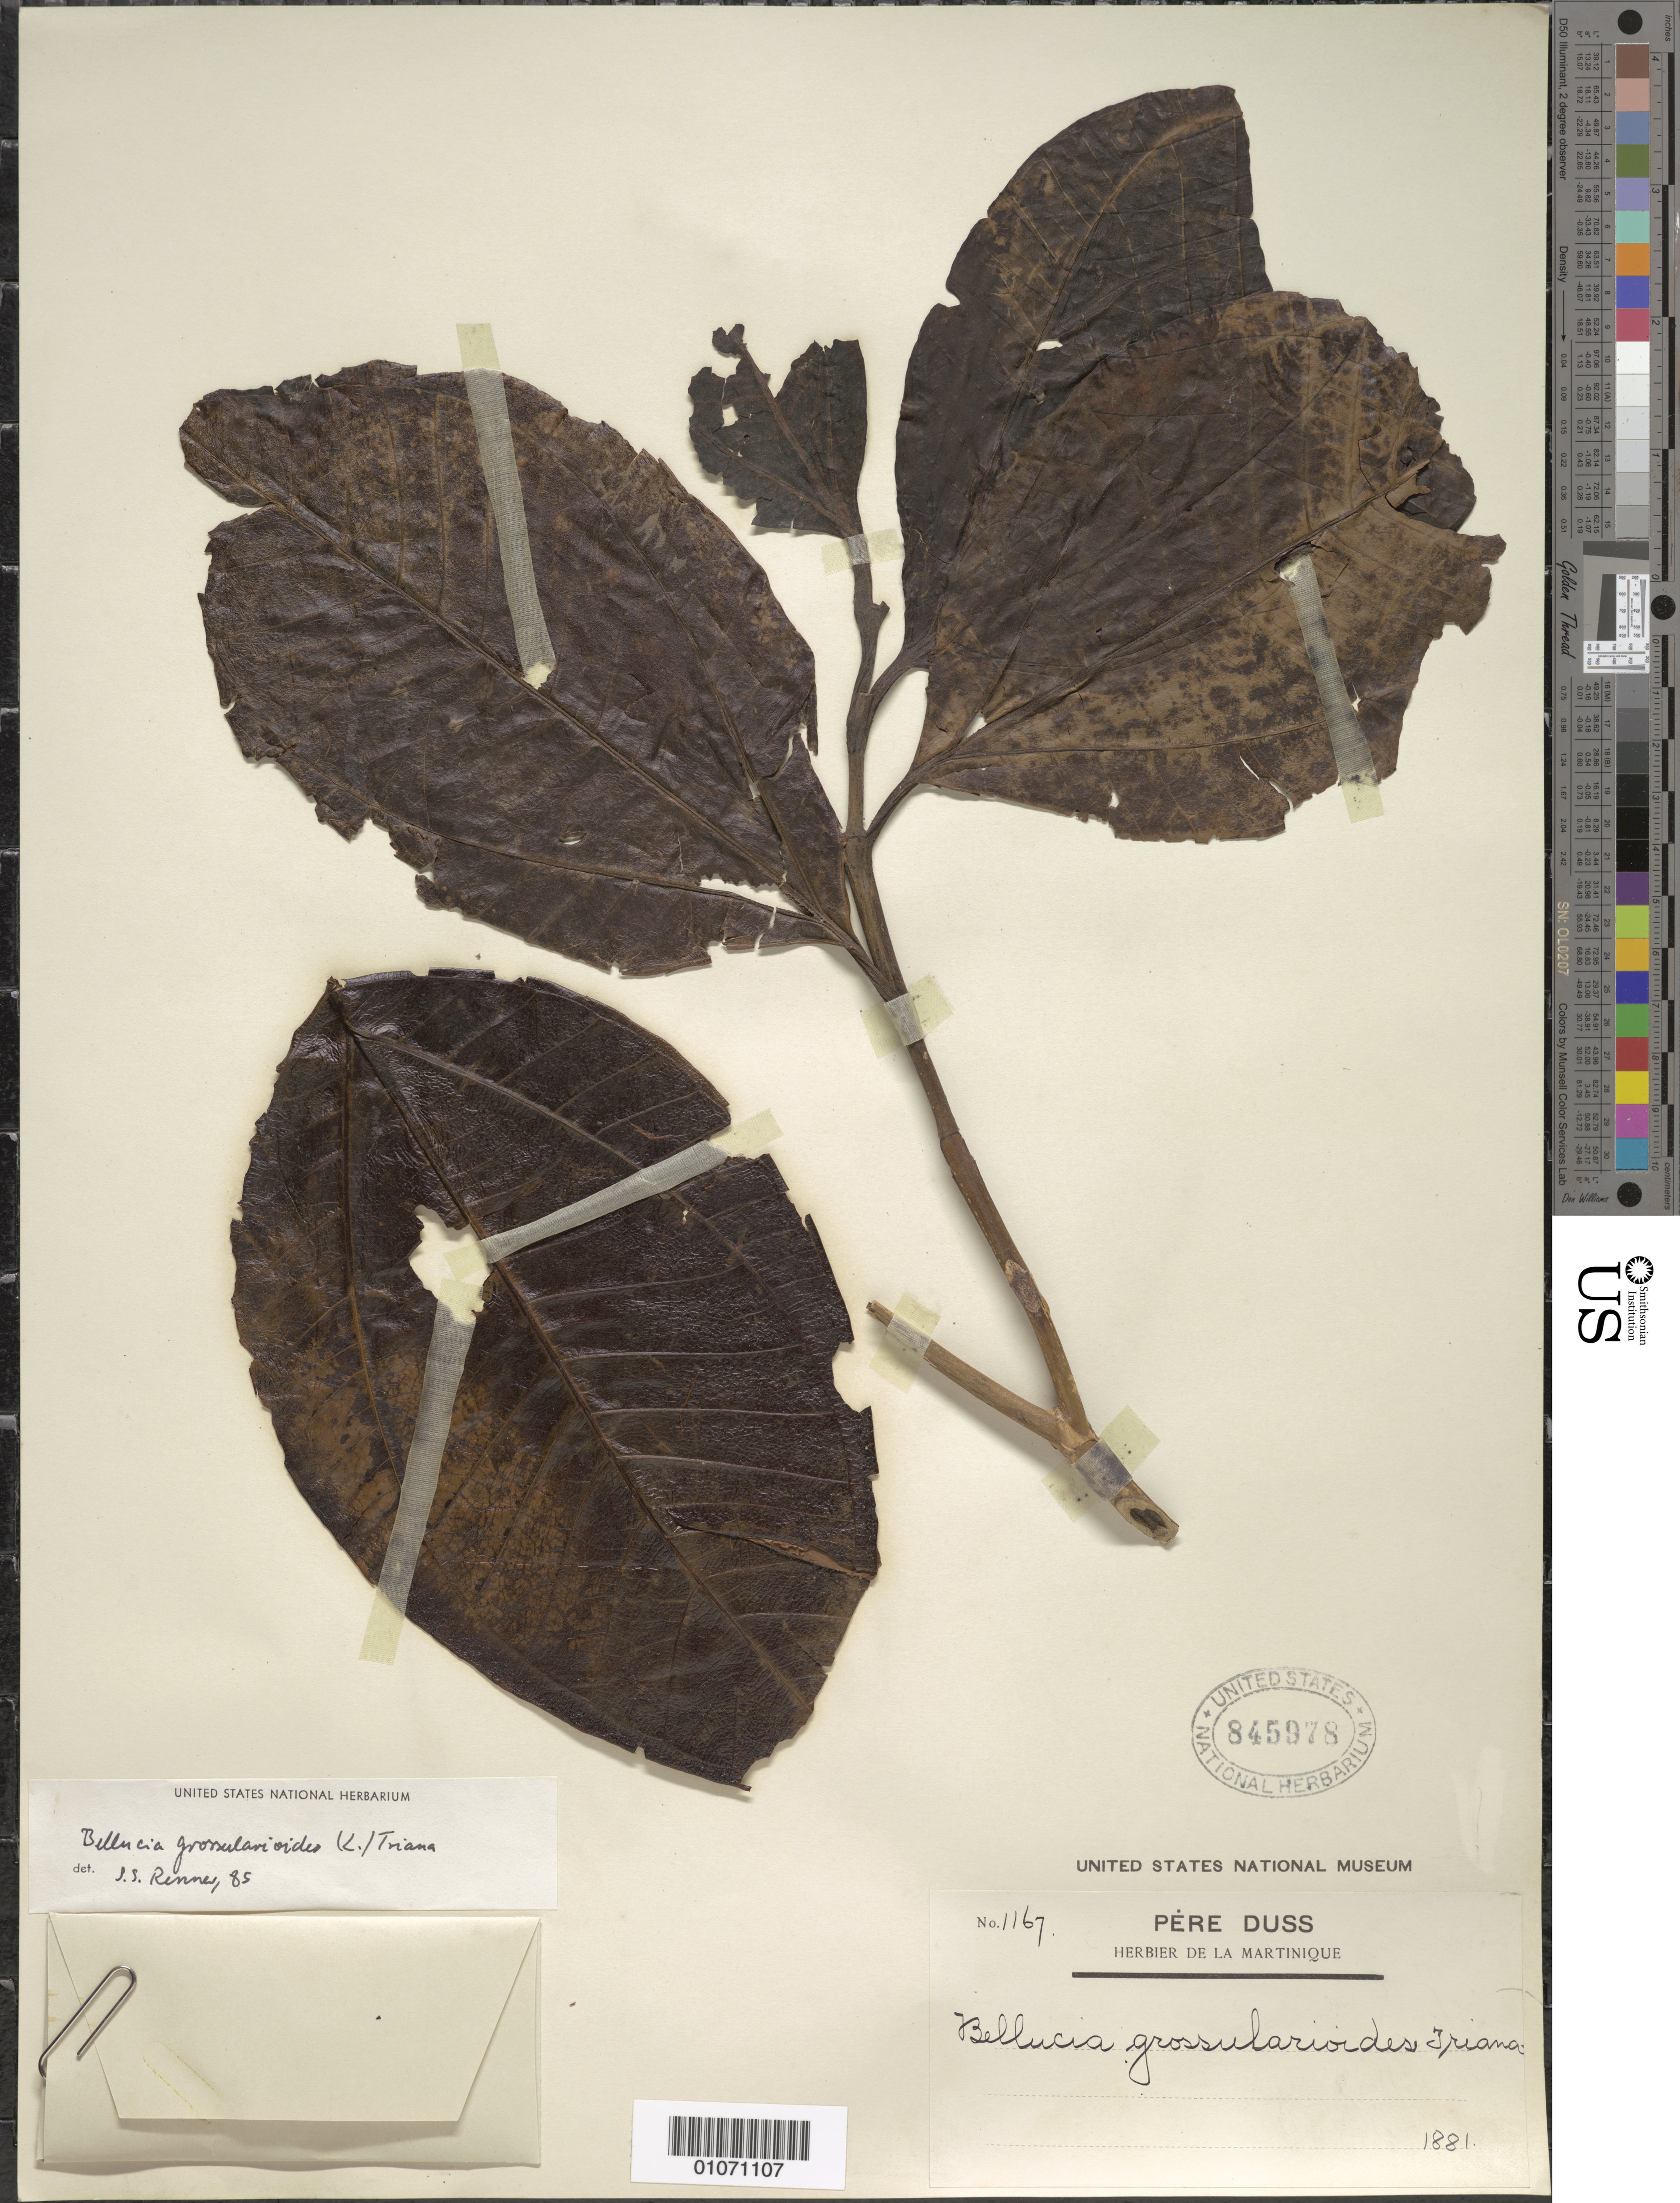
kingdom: Plantae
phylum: Tracheophyta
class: Magnoliopsida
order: Myrtales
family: Melastomataceae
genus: Bellucia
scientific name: Bellucia grossularioides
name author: (L.) Triana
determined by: Renner, S. S.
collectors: Père Duss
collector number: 1167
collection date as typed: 1881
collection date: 1881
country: Martinique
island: Martinique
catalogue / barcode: US 845978